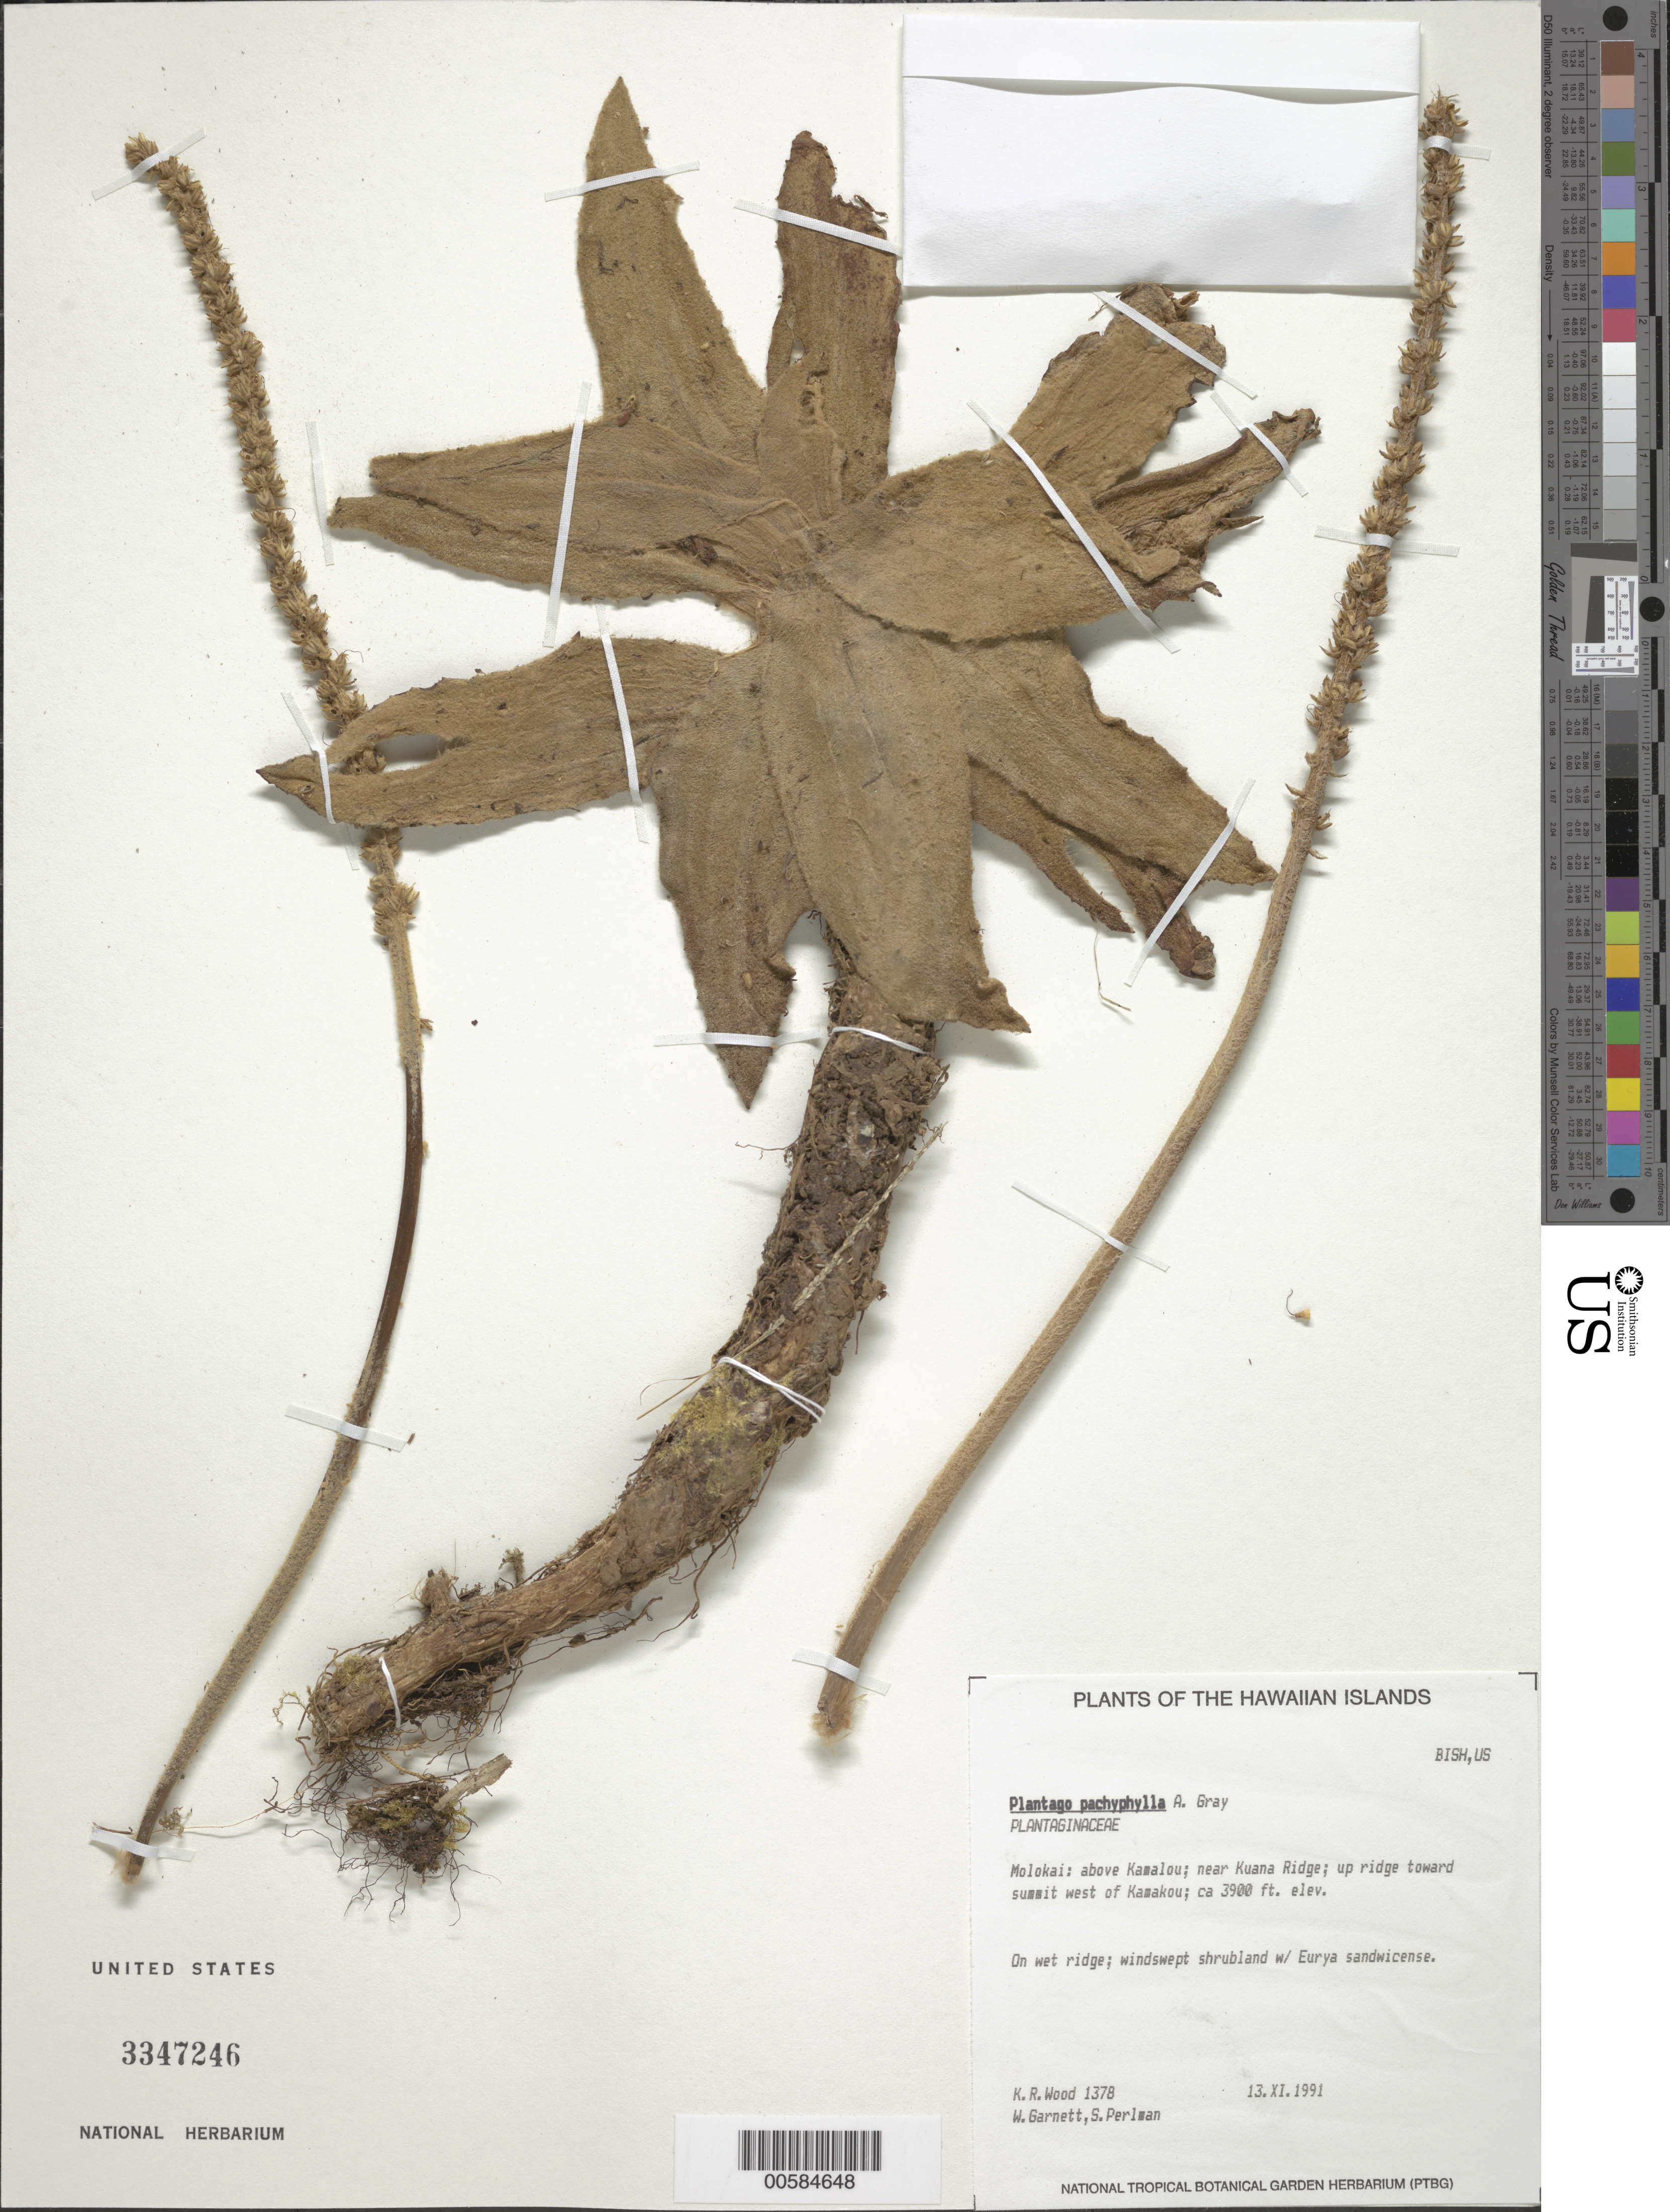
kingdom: Plantae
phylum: Tracheophyta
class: Magnoliopsida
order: Lamiales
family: Plantaginaceae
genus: Plantago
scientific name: Plantago pachyphylla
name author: A. Gray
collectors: K. R. Wood, W. Garnett & S. P. Perlman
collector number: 1378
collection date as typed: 13 Nov 1991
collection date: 1991-11-13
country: United States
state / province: Hawaii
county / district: Maui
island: Moloka'i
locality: Above Kamalou; near Kuana Ridge; up ridge toward summit W of Kamakou.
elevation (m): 1189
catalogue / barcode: US 3347246